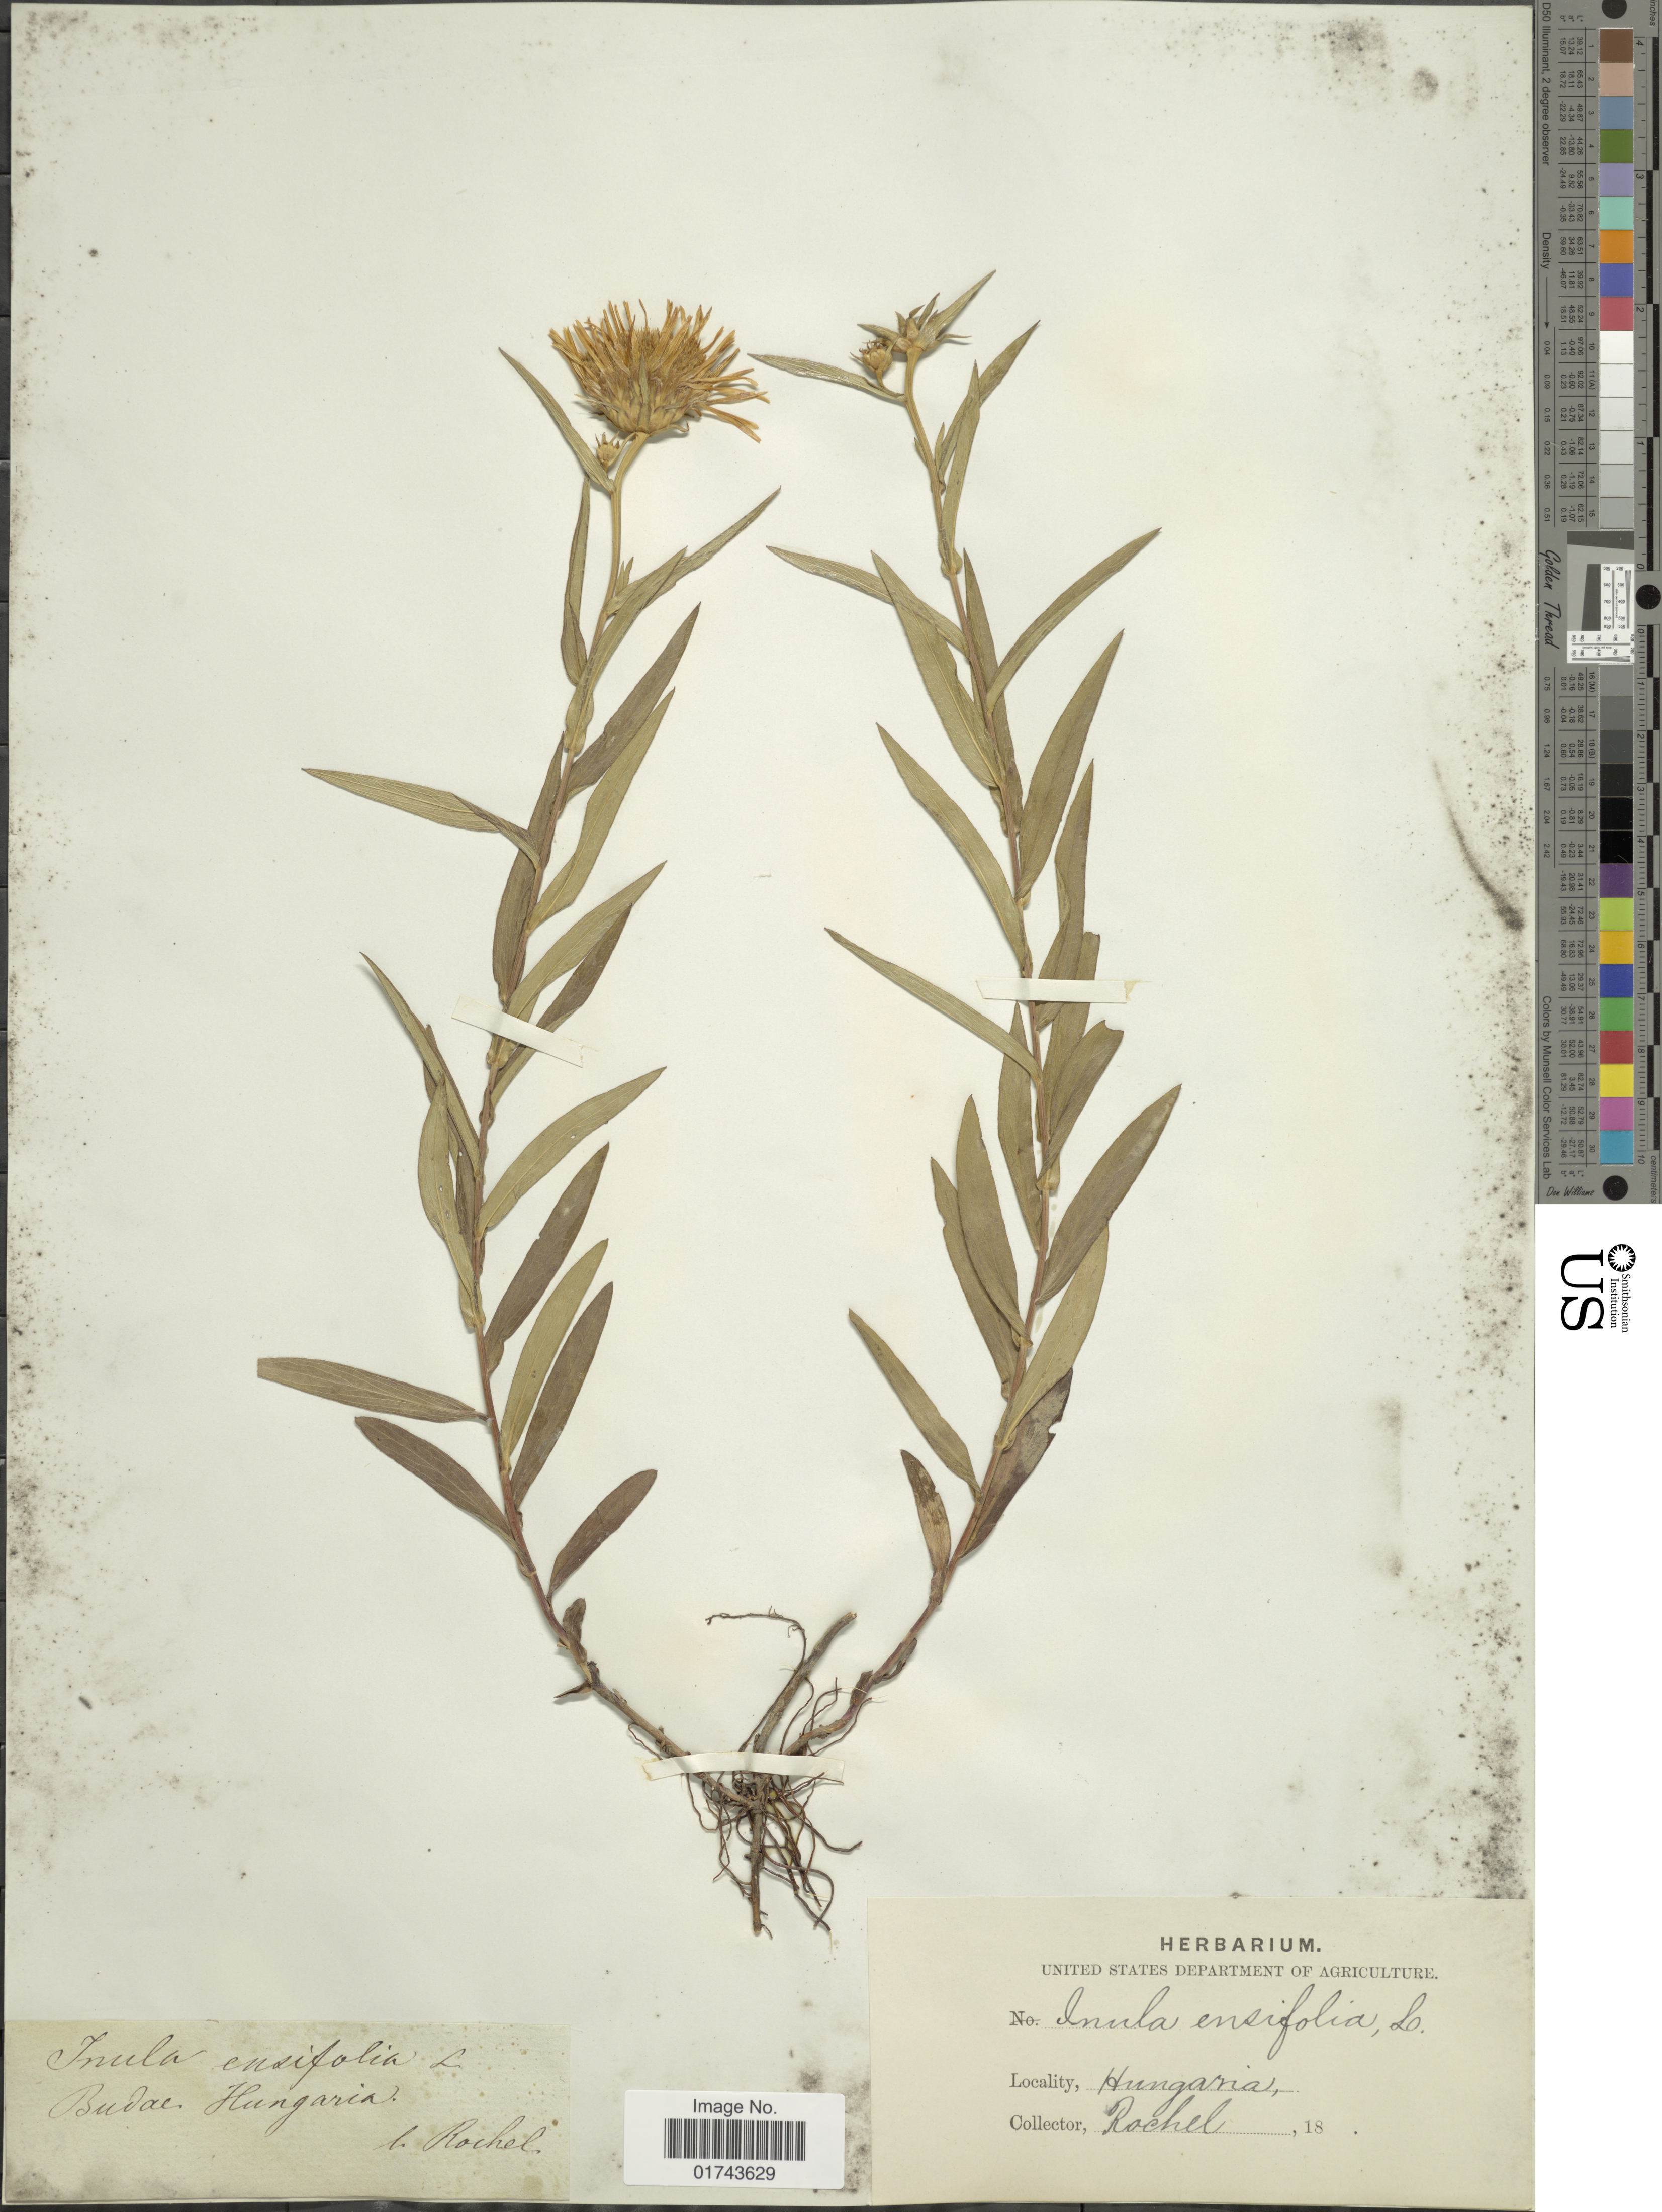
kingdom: Plantae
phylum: Tracheophyta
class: Magnoliopsida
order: Asterales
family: Asteraceae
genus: Inula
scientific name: Inula ensifolia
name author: L.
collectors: A. Rochel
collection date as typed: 18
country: Hungary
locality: Budae [interpreted]